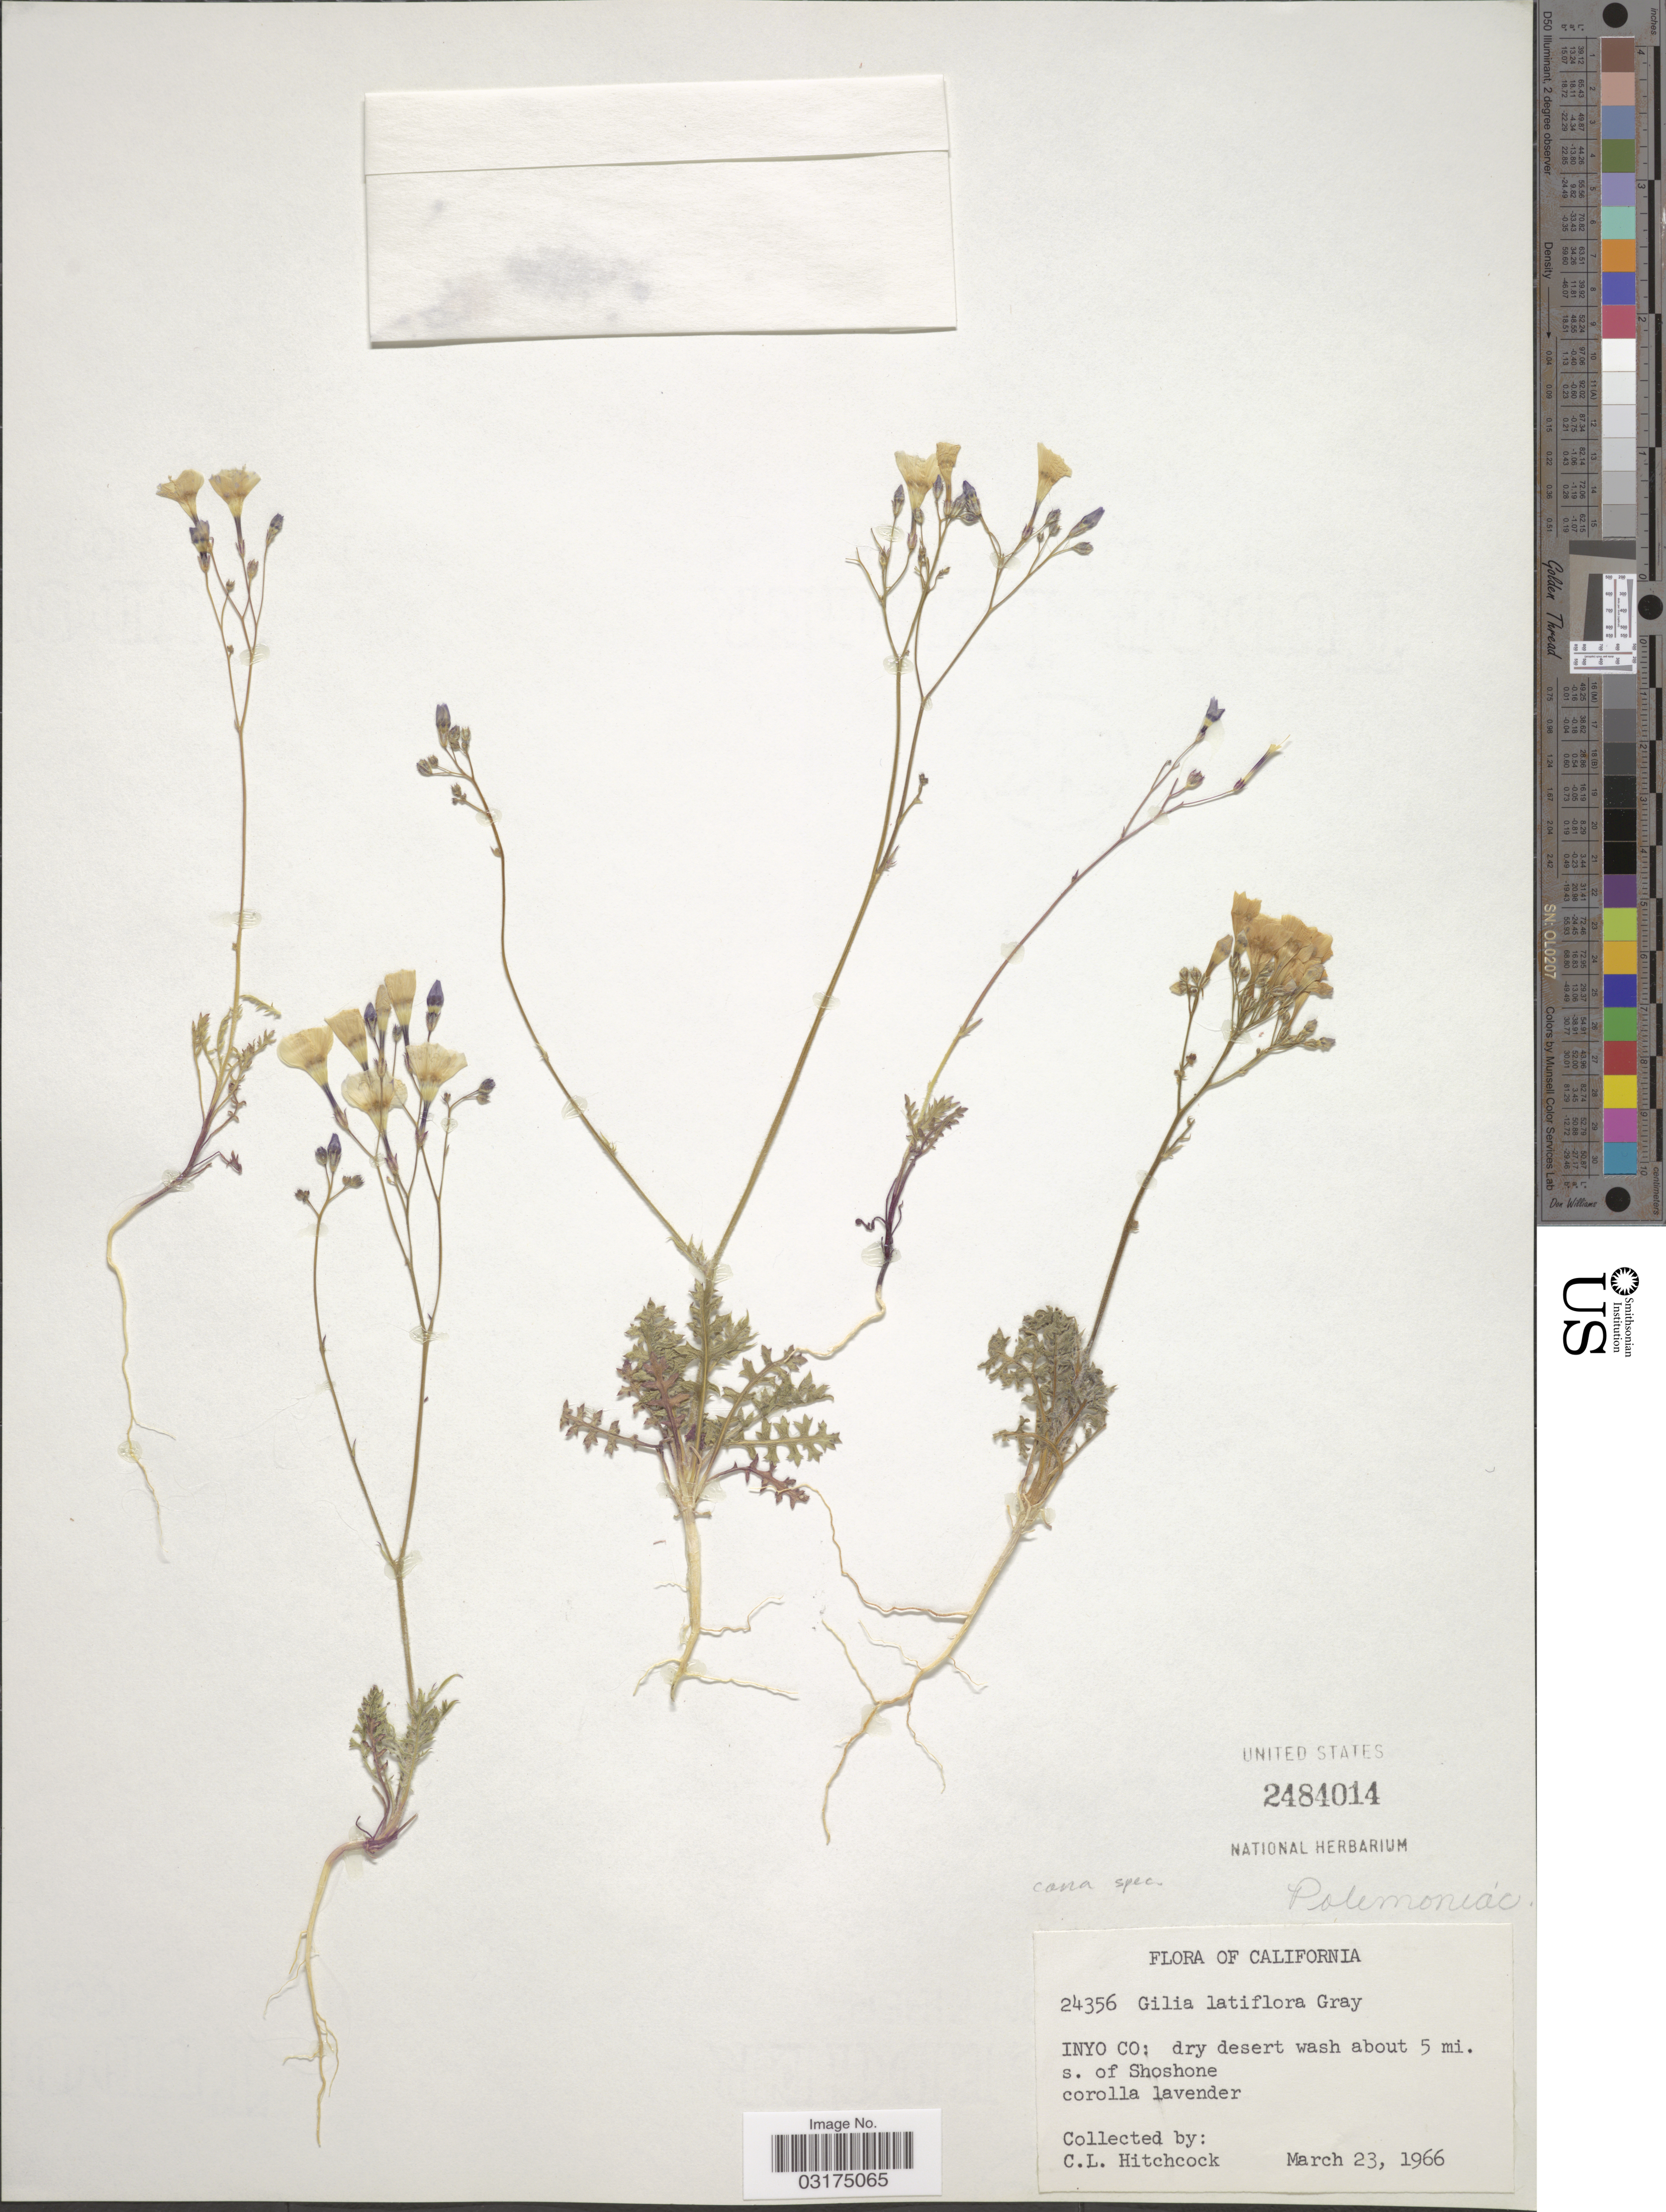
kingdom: Plantae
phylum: Tracheophyta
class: Magnoliopsida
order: Ericales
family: Polemoniaceae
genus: Gilia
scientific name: Gilia cana subsp. speciformis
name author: A.D. Grant & V.E. Grant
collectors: C. L. Hitchcock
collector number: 24356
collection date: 1966-03-23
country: United States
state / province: California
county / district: Inyo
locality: Inyo Co.: about 5 mi. s. of Shoshone.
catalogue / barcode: US 2484014